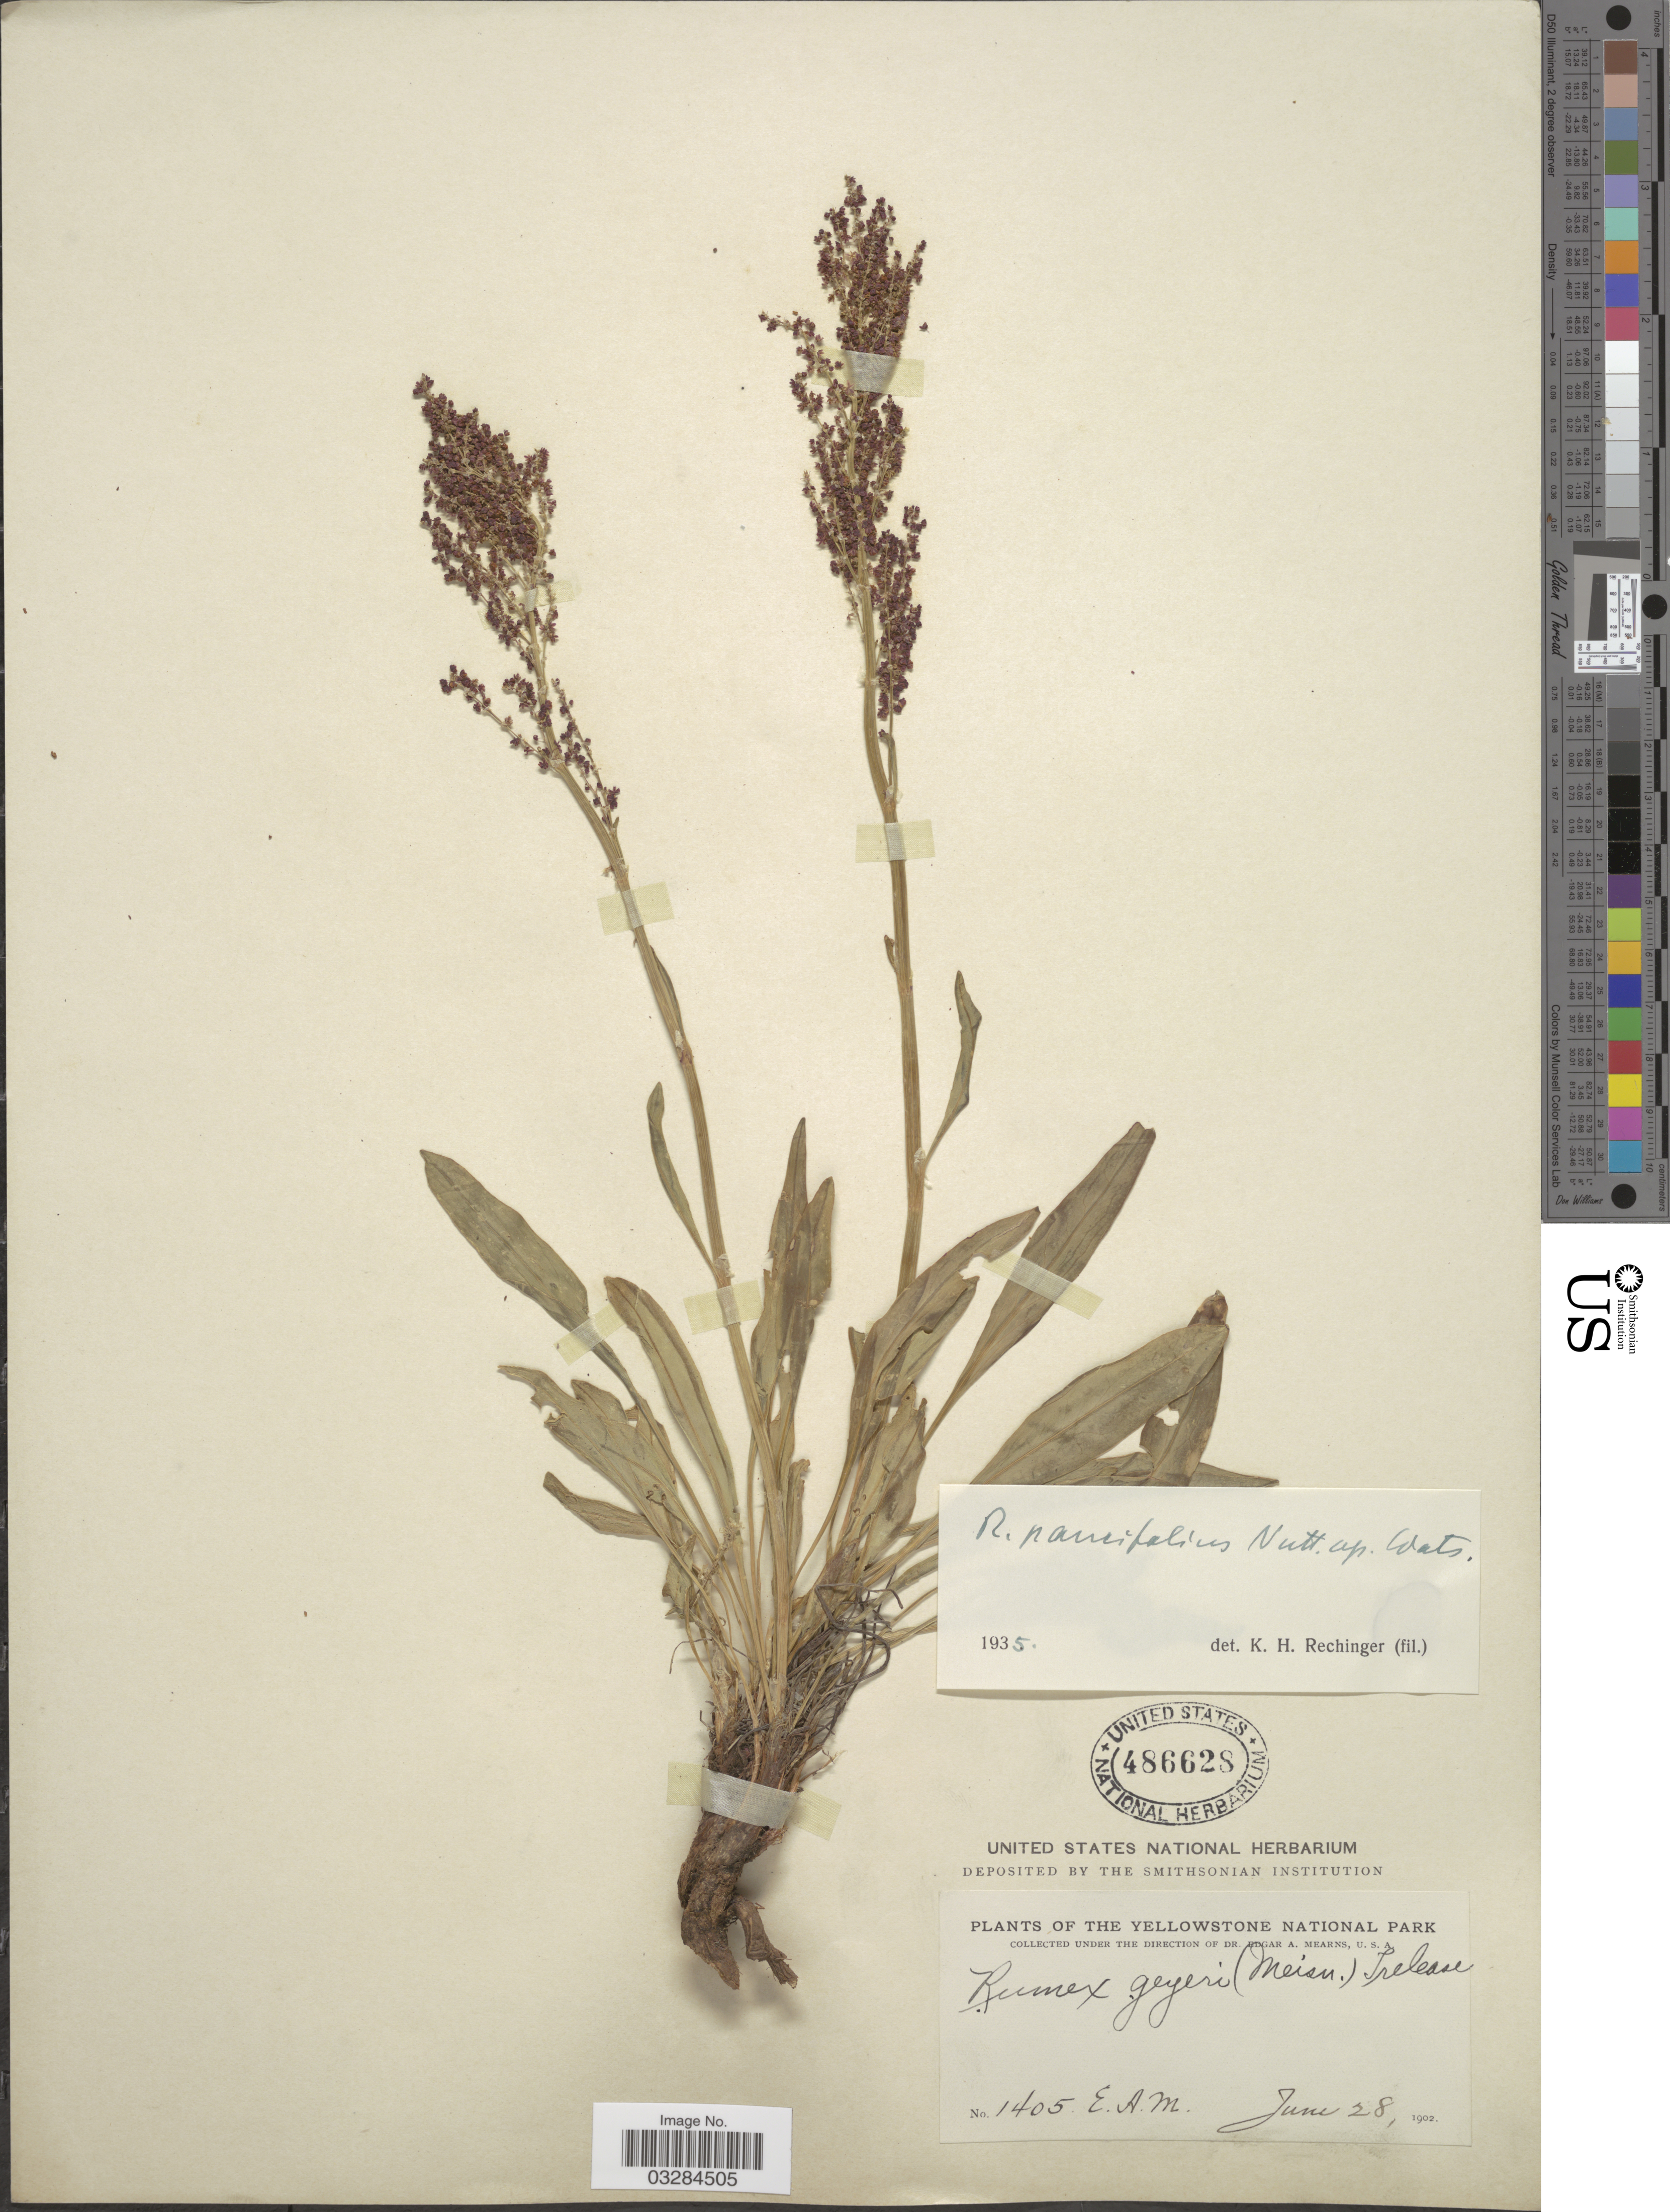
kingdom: Plantae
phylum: Tracheophyta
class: Magnoliopsida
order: Caryophyllales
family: Polygonaceae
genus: Rumex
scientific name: Rumex paucifolius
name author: Nutt.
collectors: E. A. Mearns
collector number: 1405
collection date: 1902-06-28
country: United States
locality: The Yellowstone National Park.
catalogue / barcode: US 486628